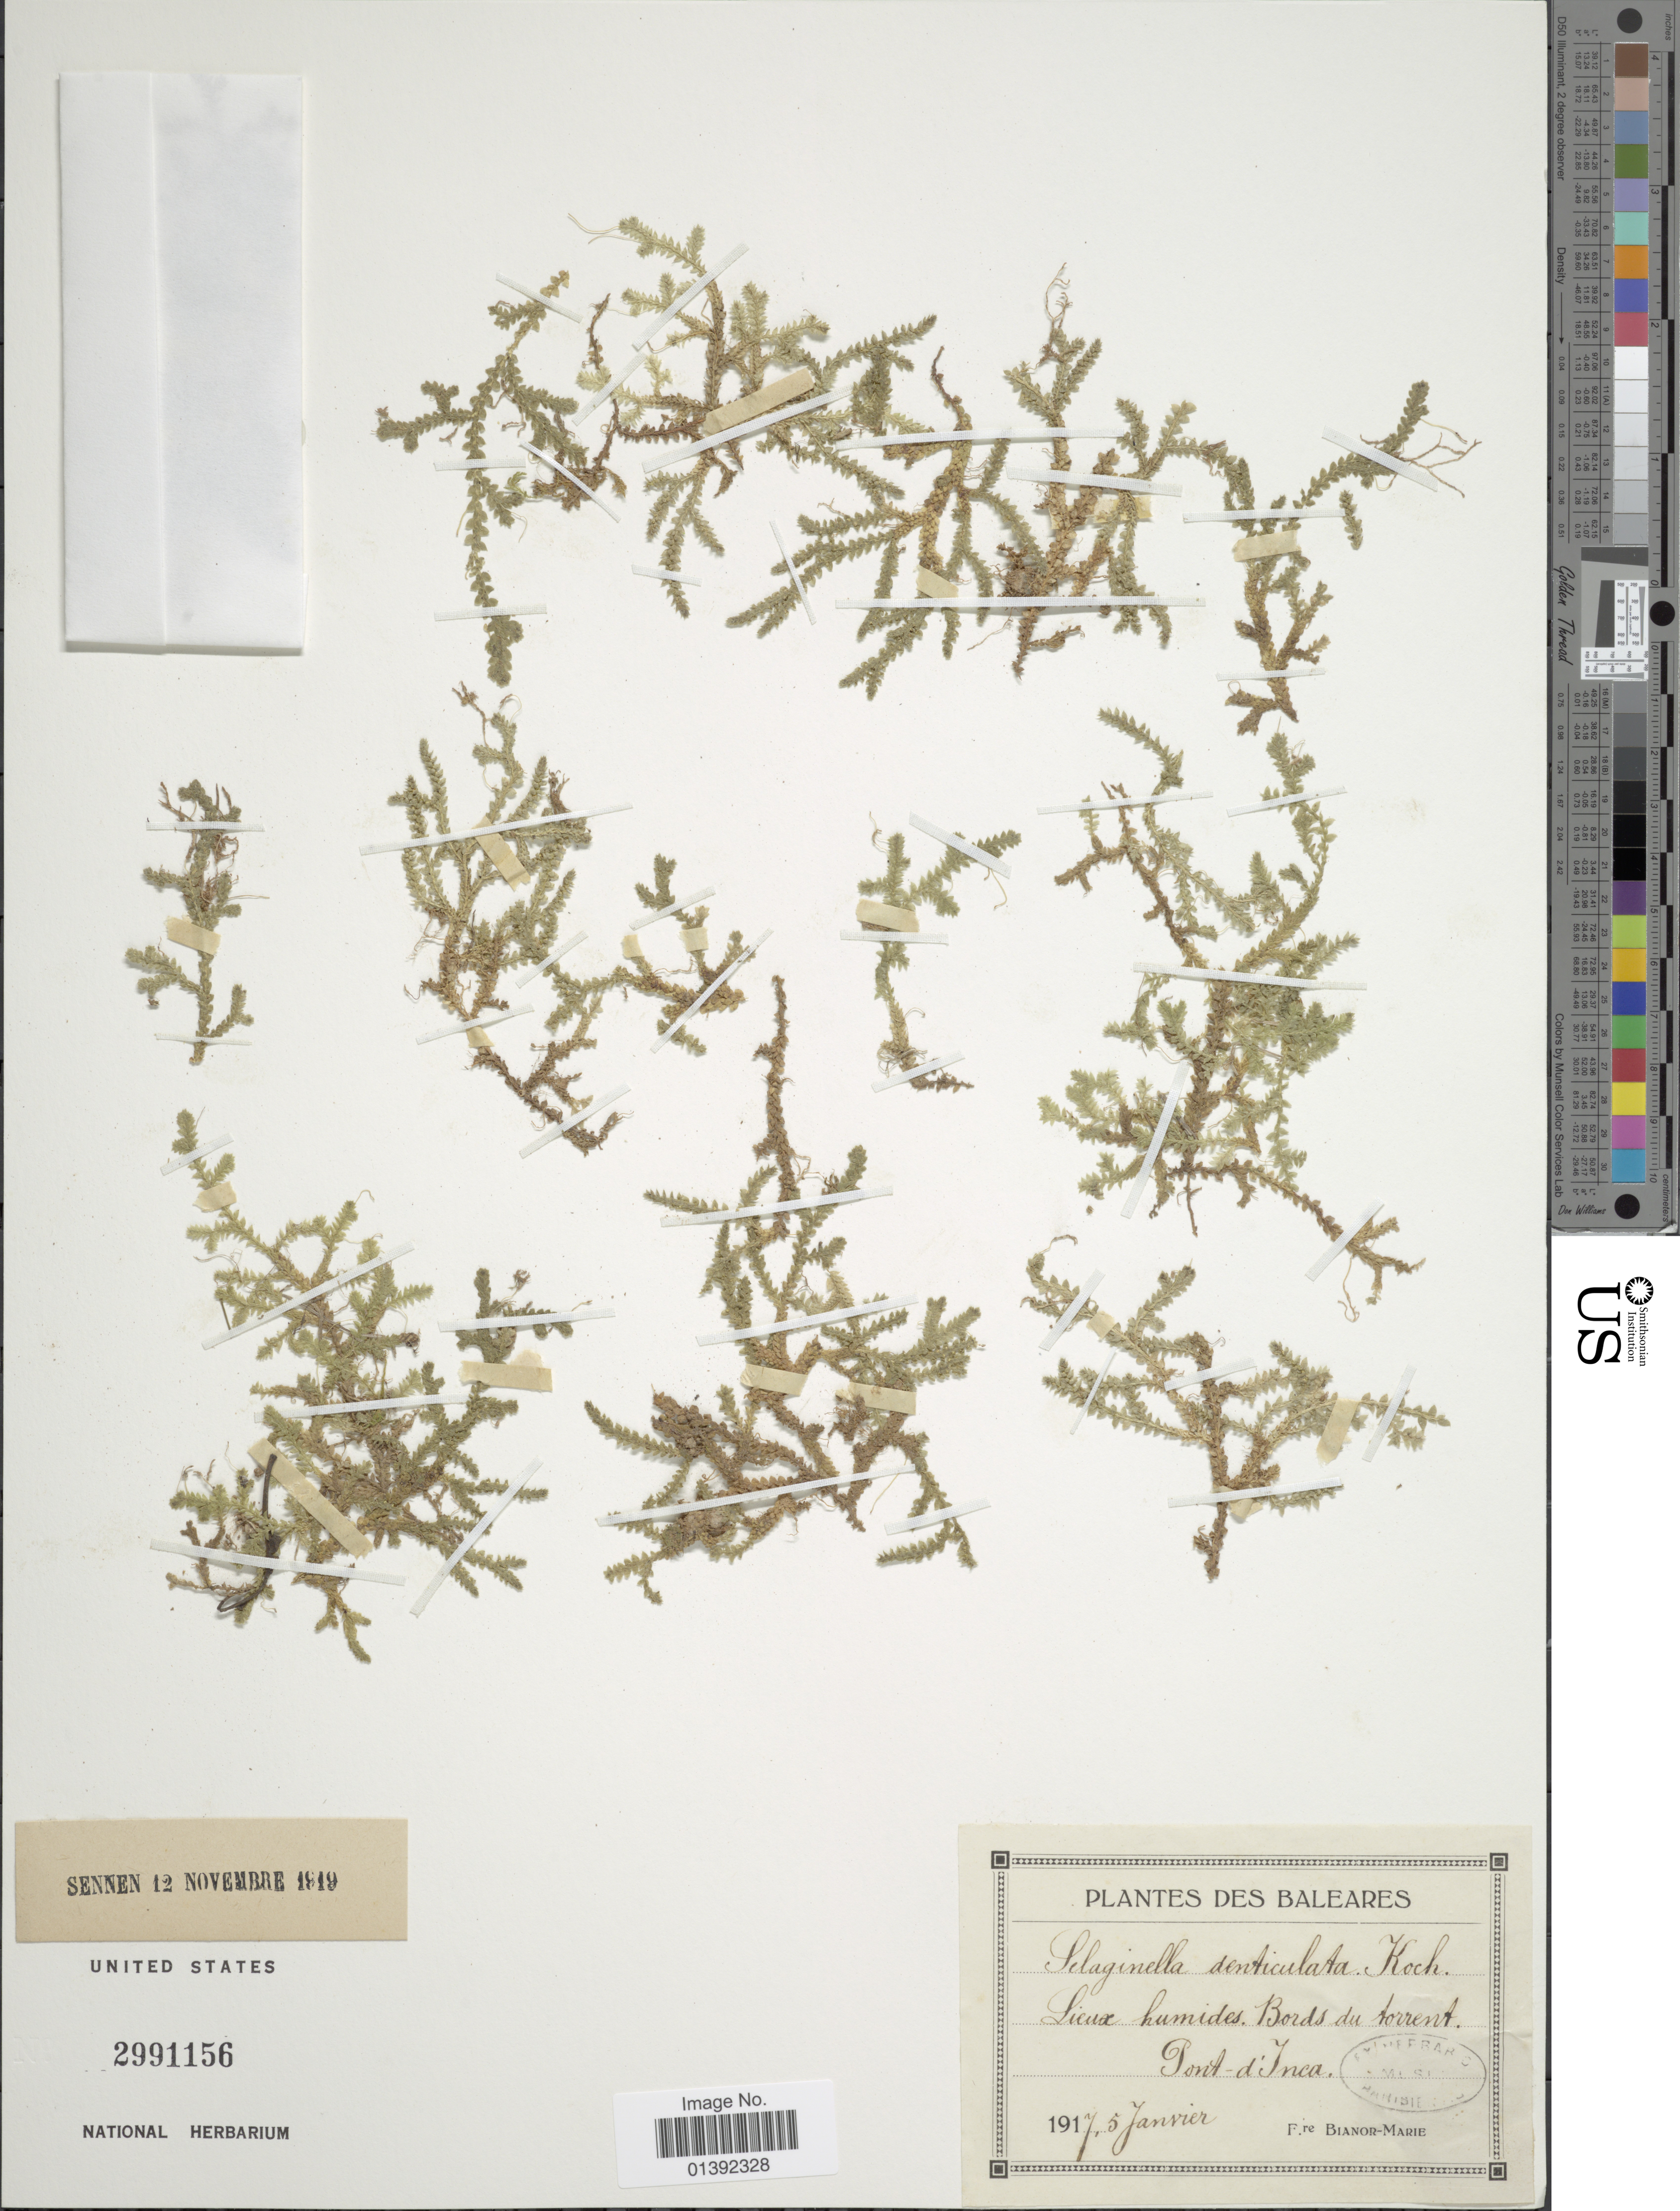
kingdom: Plantae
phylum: Tracheophyta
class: Lycopodiopsida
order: Selaginellales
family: Selaginellaceae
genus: Selaginella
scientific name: Selaginella denticulata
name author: (L.) Spring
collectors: F. Bianor-Marie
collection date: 1917-01-05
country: Spain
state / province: Islas Baleares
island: Balearic Is.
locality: Baleares, Bords du torrent, Pont-d'Inca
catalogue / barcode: US 2991156